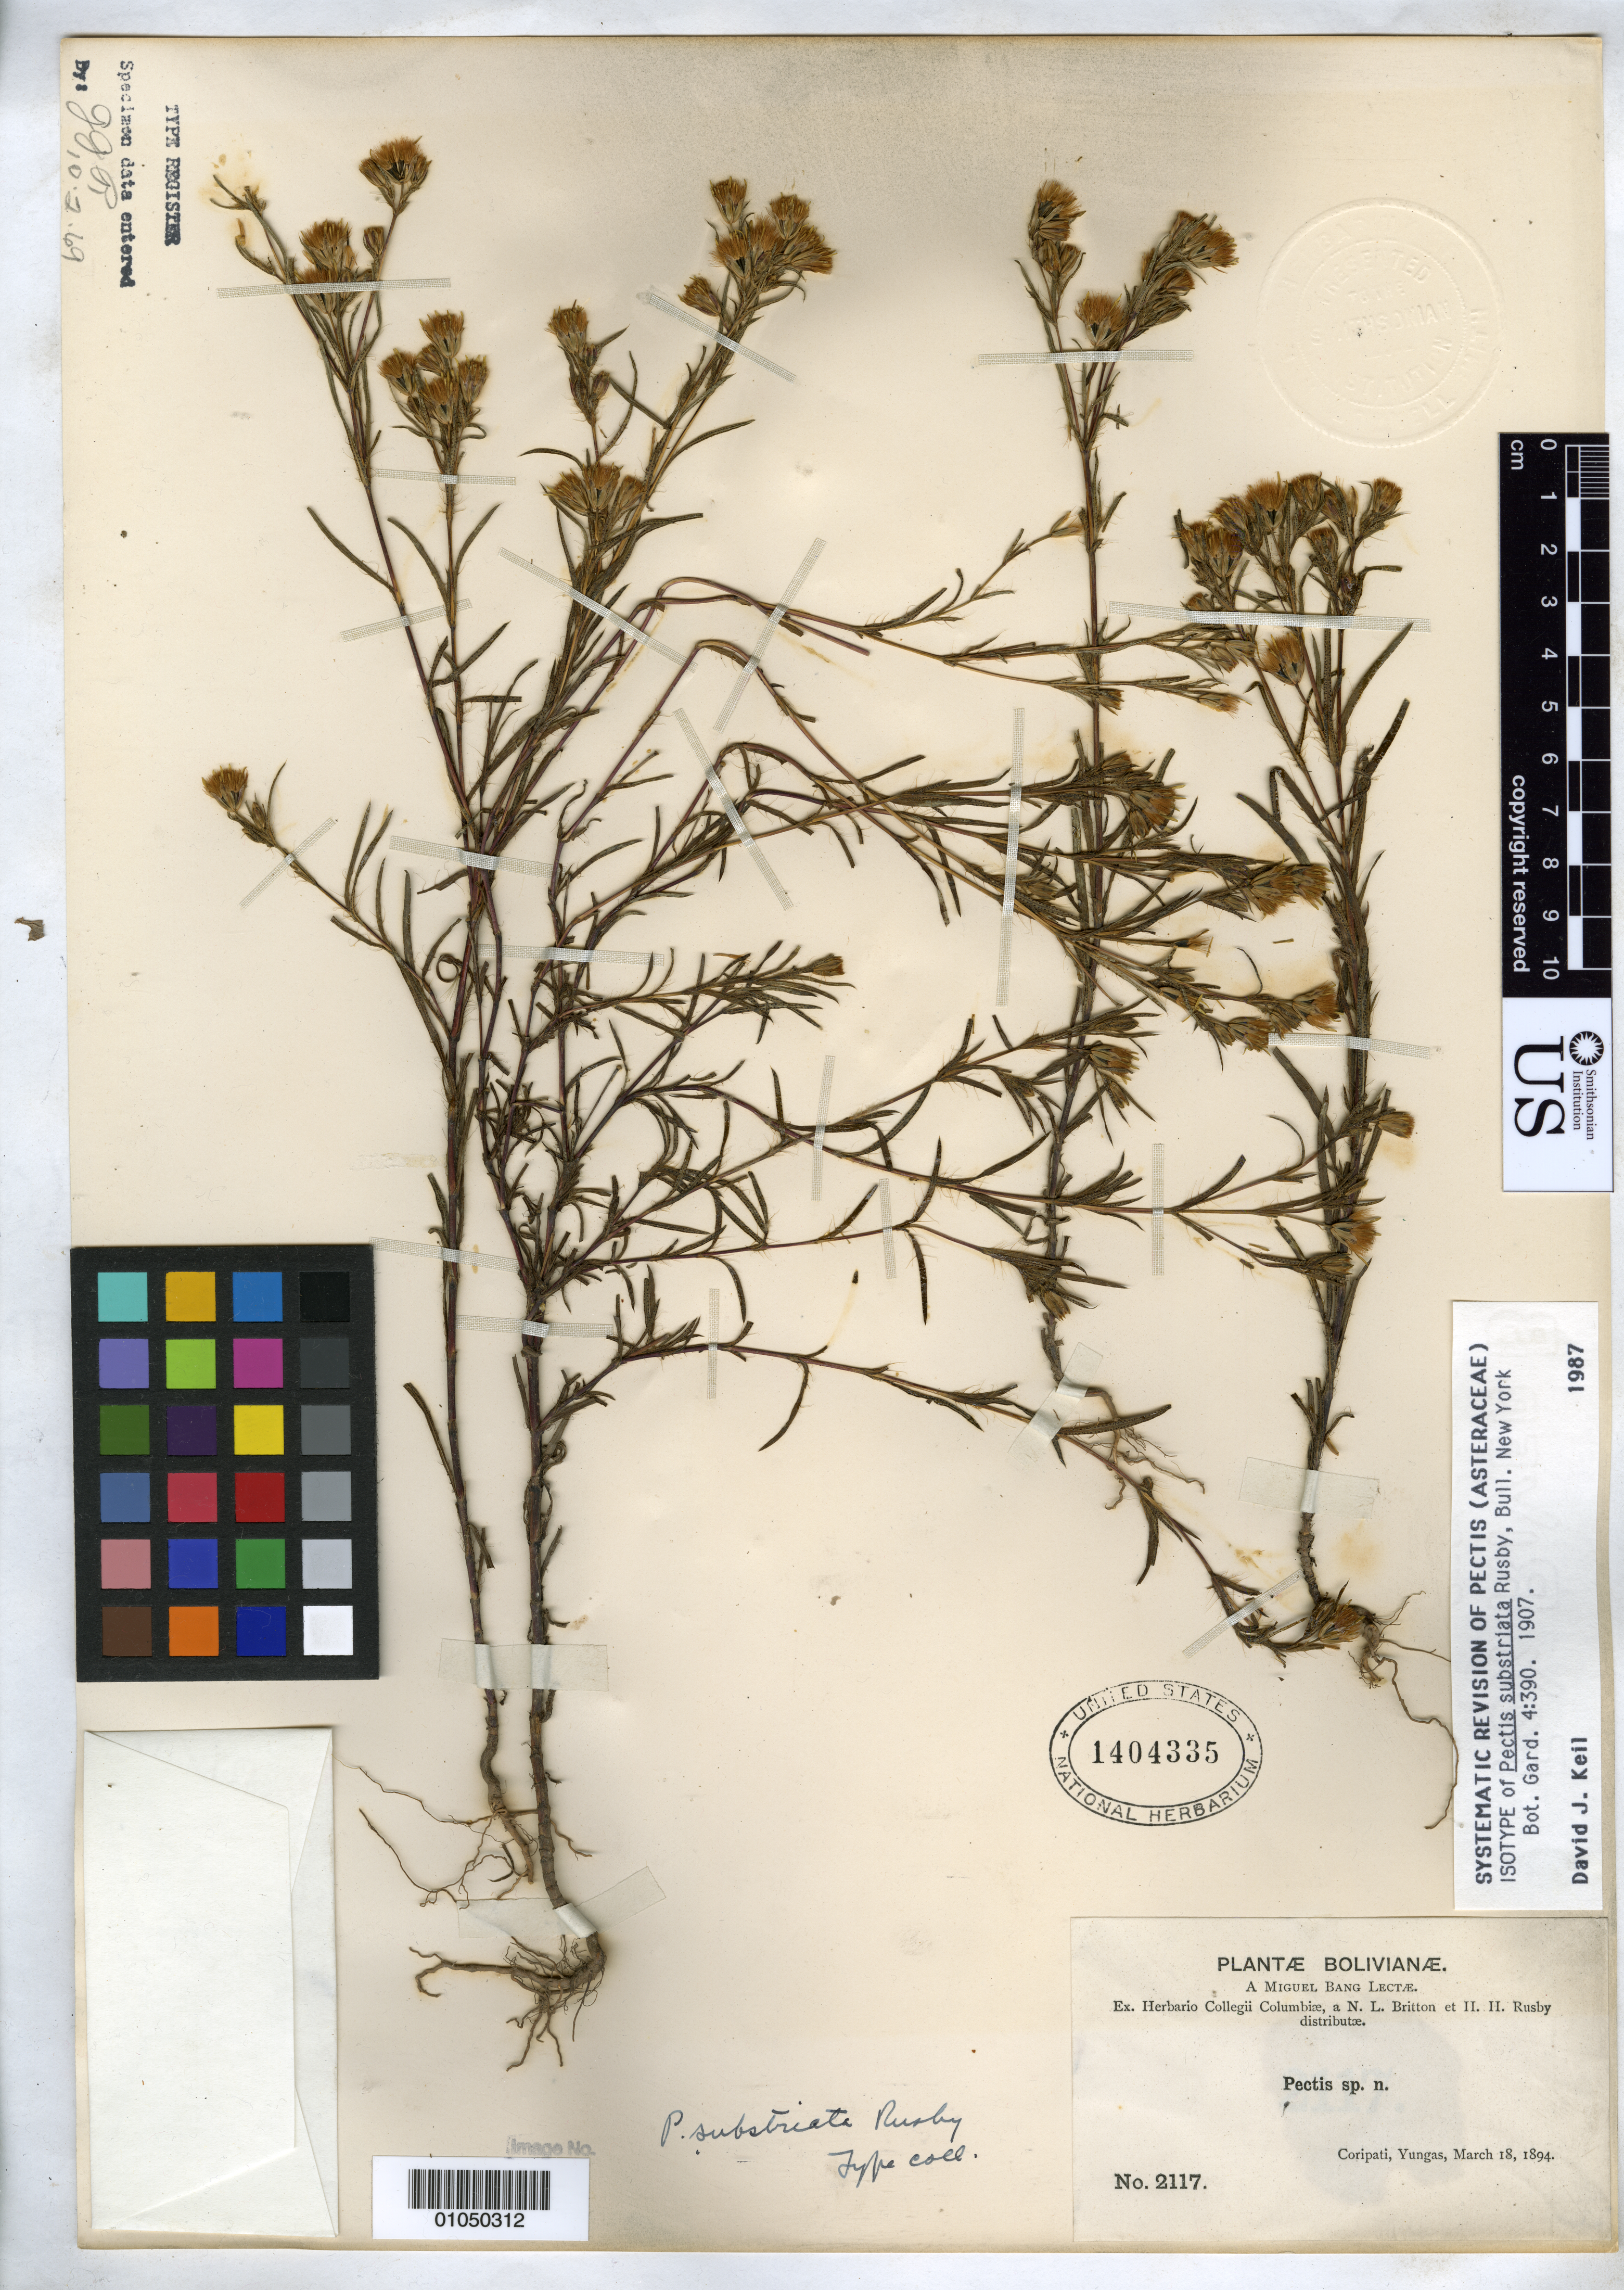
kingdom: Plantae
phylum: Tracheophyta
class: Magnoliopsida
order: Asterales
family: Asteraceae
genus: Pectis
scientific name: Pectis substriata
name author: Rusby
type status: Isotype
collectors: M. Bang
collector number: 2117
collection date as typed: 18 Mar 1894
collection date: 1894-03-18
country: Bolivia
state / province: La Paz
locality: Coripati, Yungas.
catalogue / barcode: US 1404335